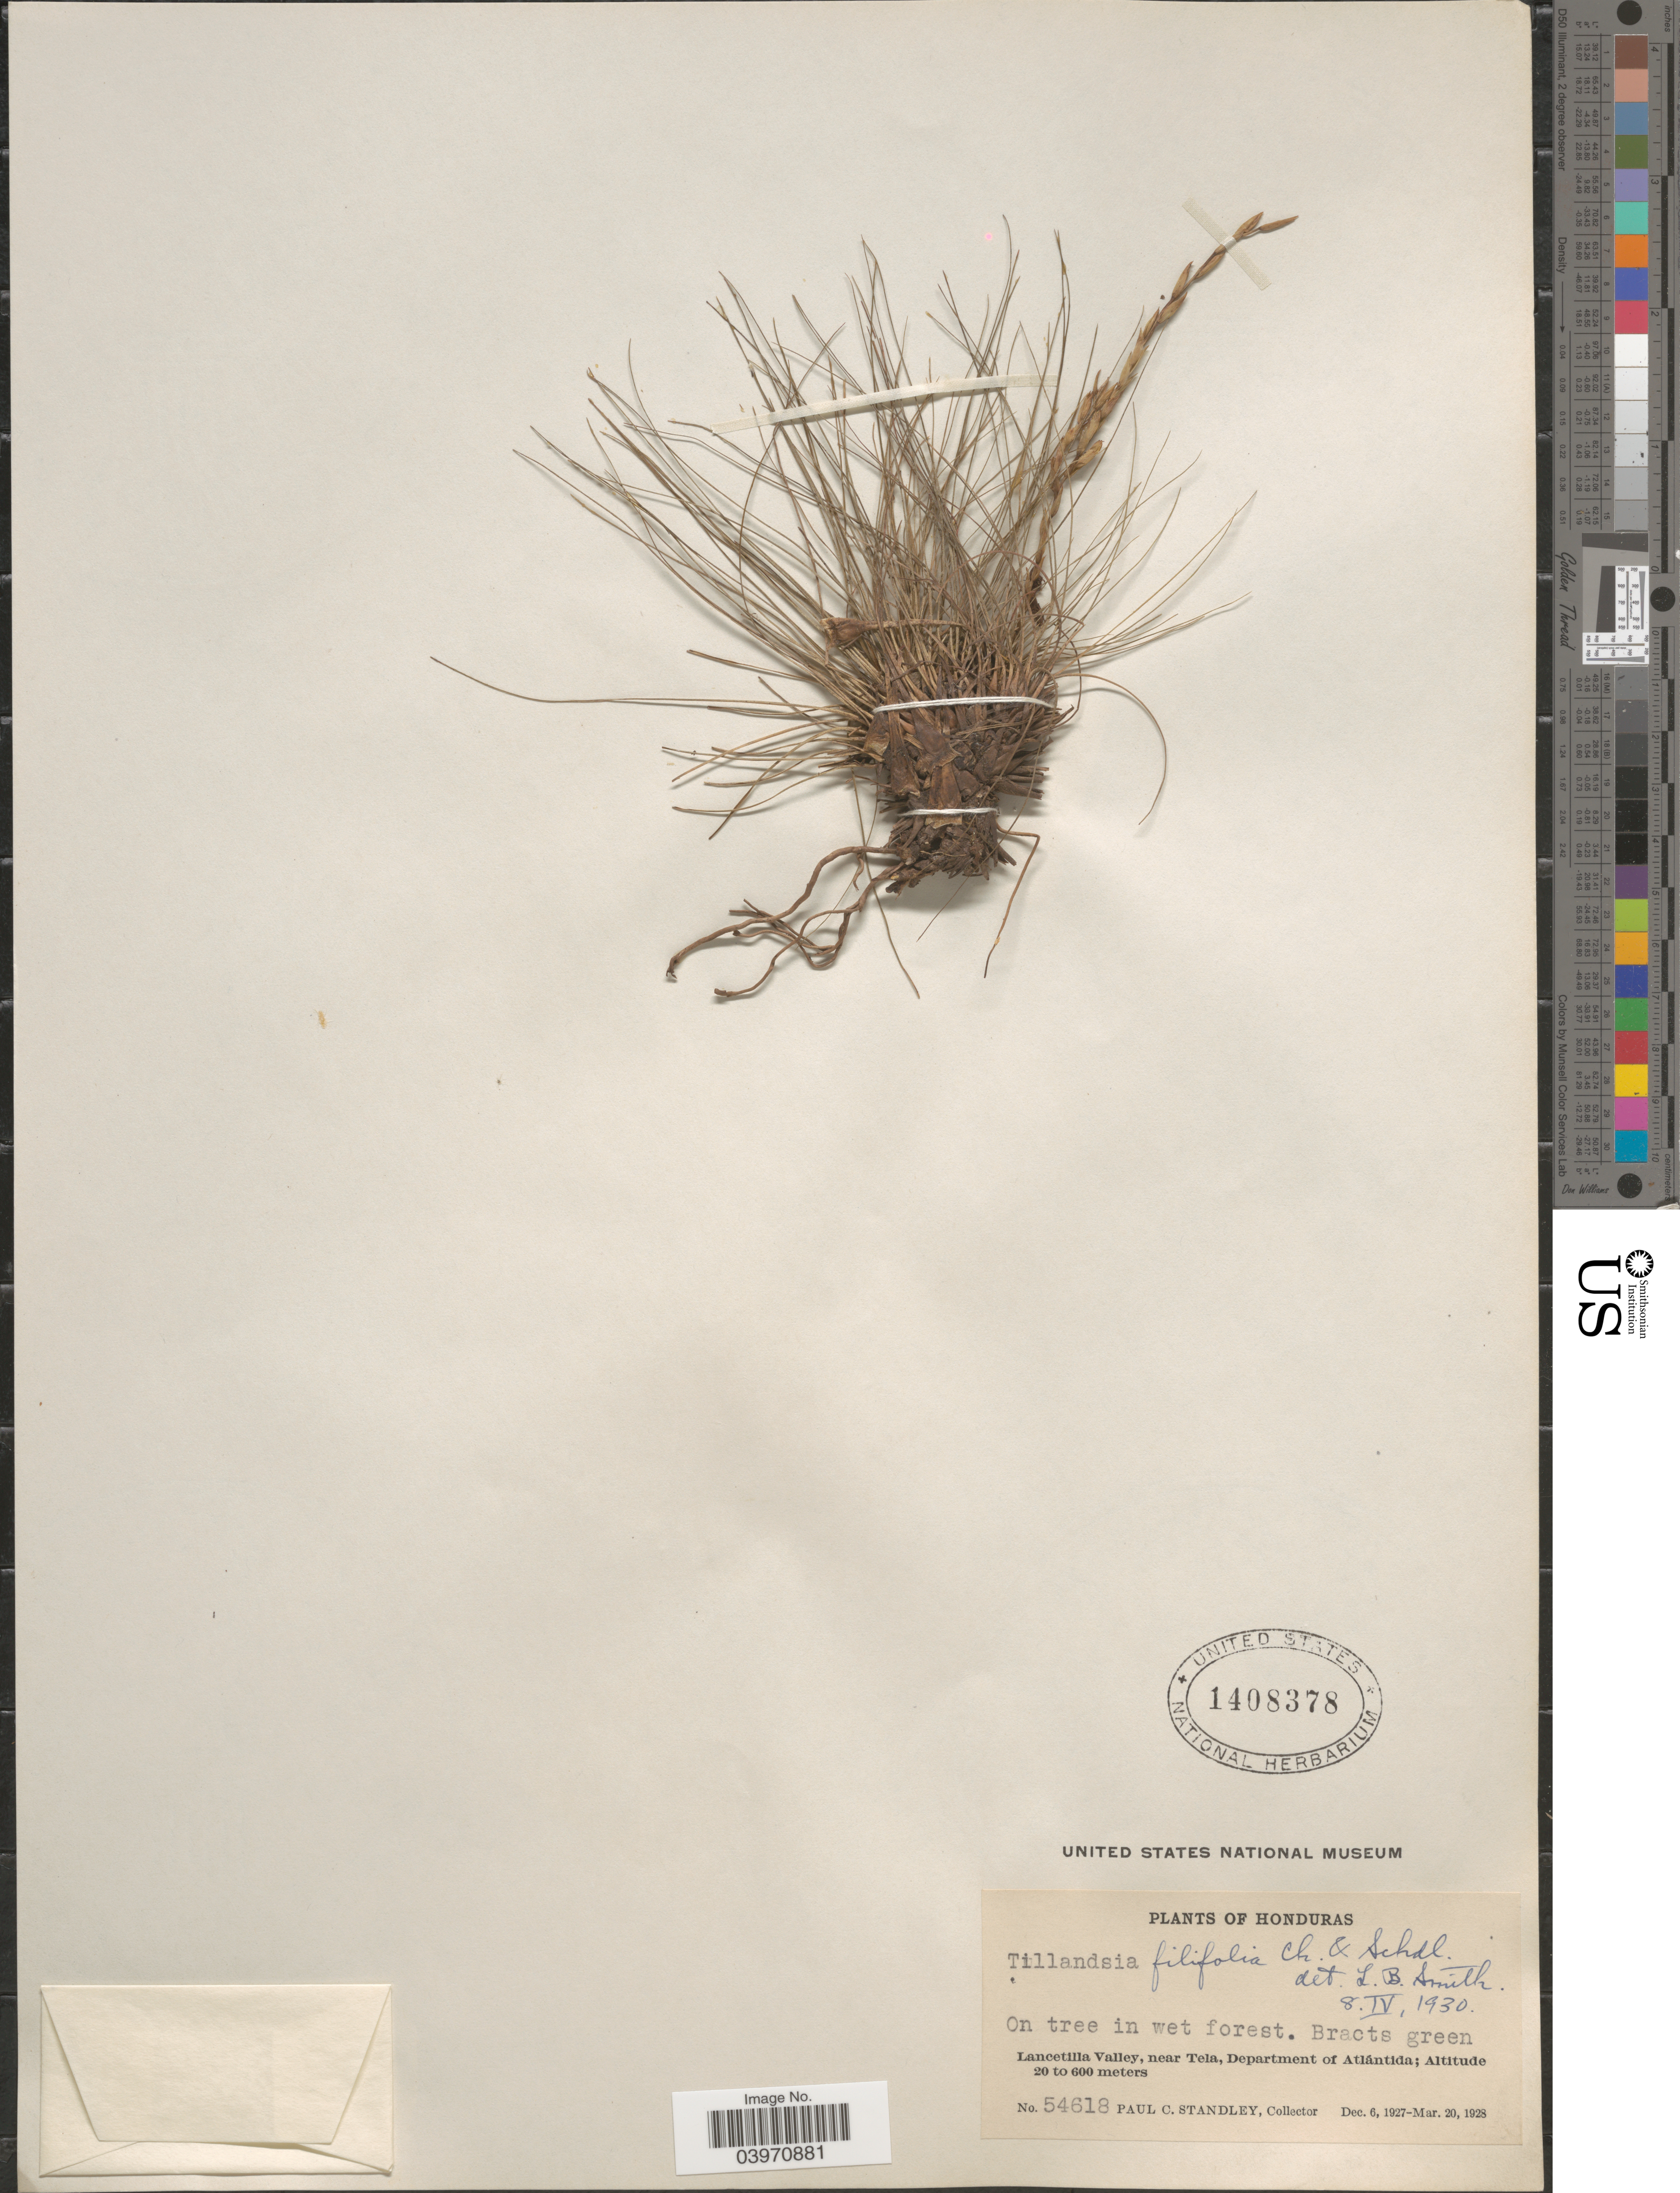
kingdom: Plantae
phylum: Tracheophyta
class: Liliopsida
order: Poales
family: Bromeliaceae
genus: Tillandsia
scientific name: Tillandsia filifolia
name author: Schltdl. & Cham.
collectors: P. C. Standley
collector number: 54618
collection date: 1927-12-06/1928-03-20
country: Honduras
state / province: Atlantida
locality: Lancetilla Valley, near Tela, Department of Atlántida.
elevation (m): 20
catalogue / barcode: US 1408378